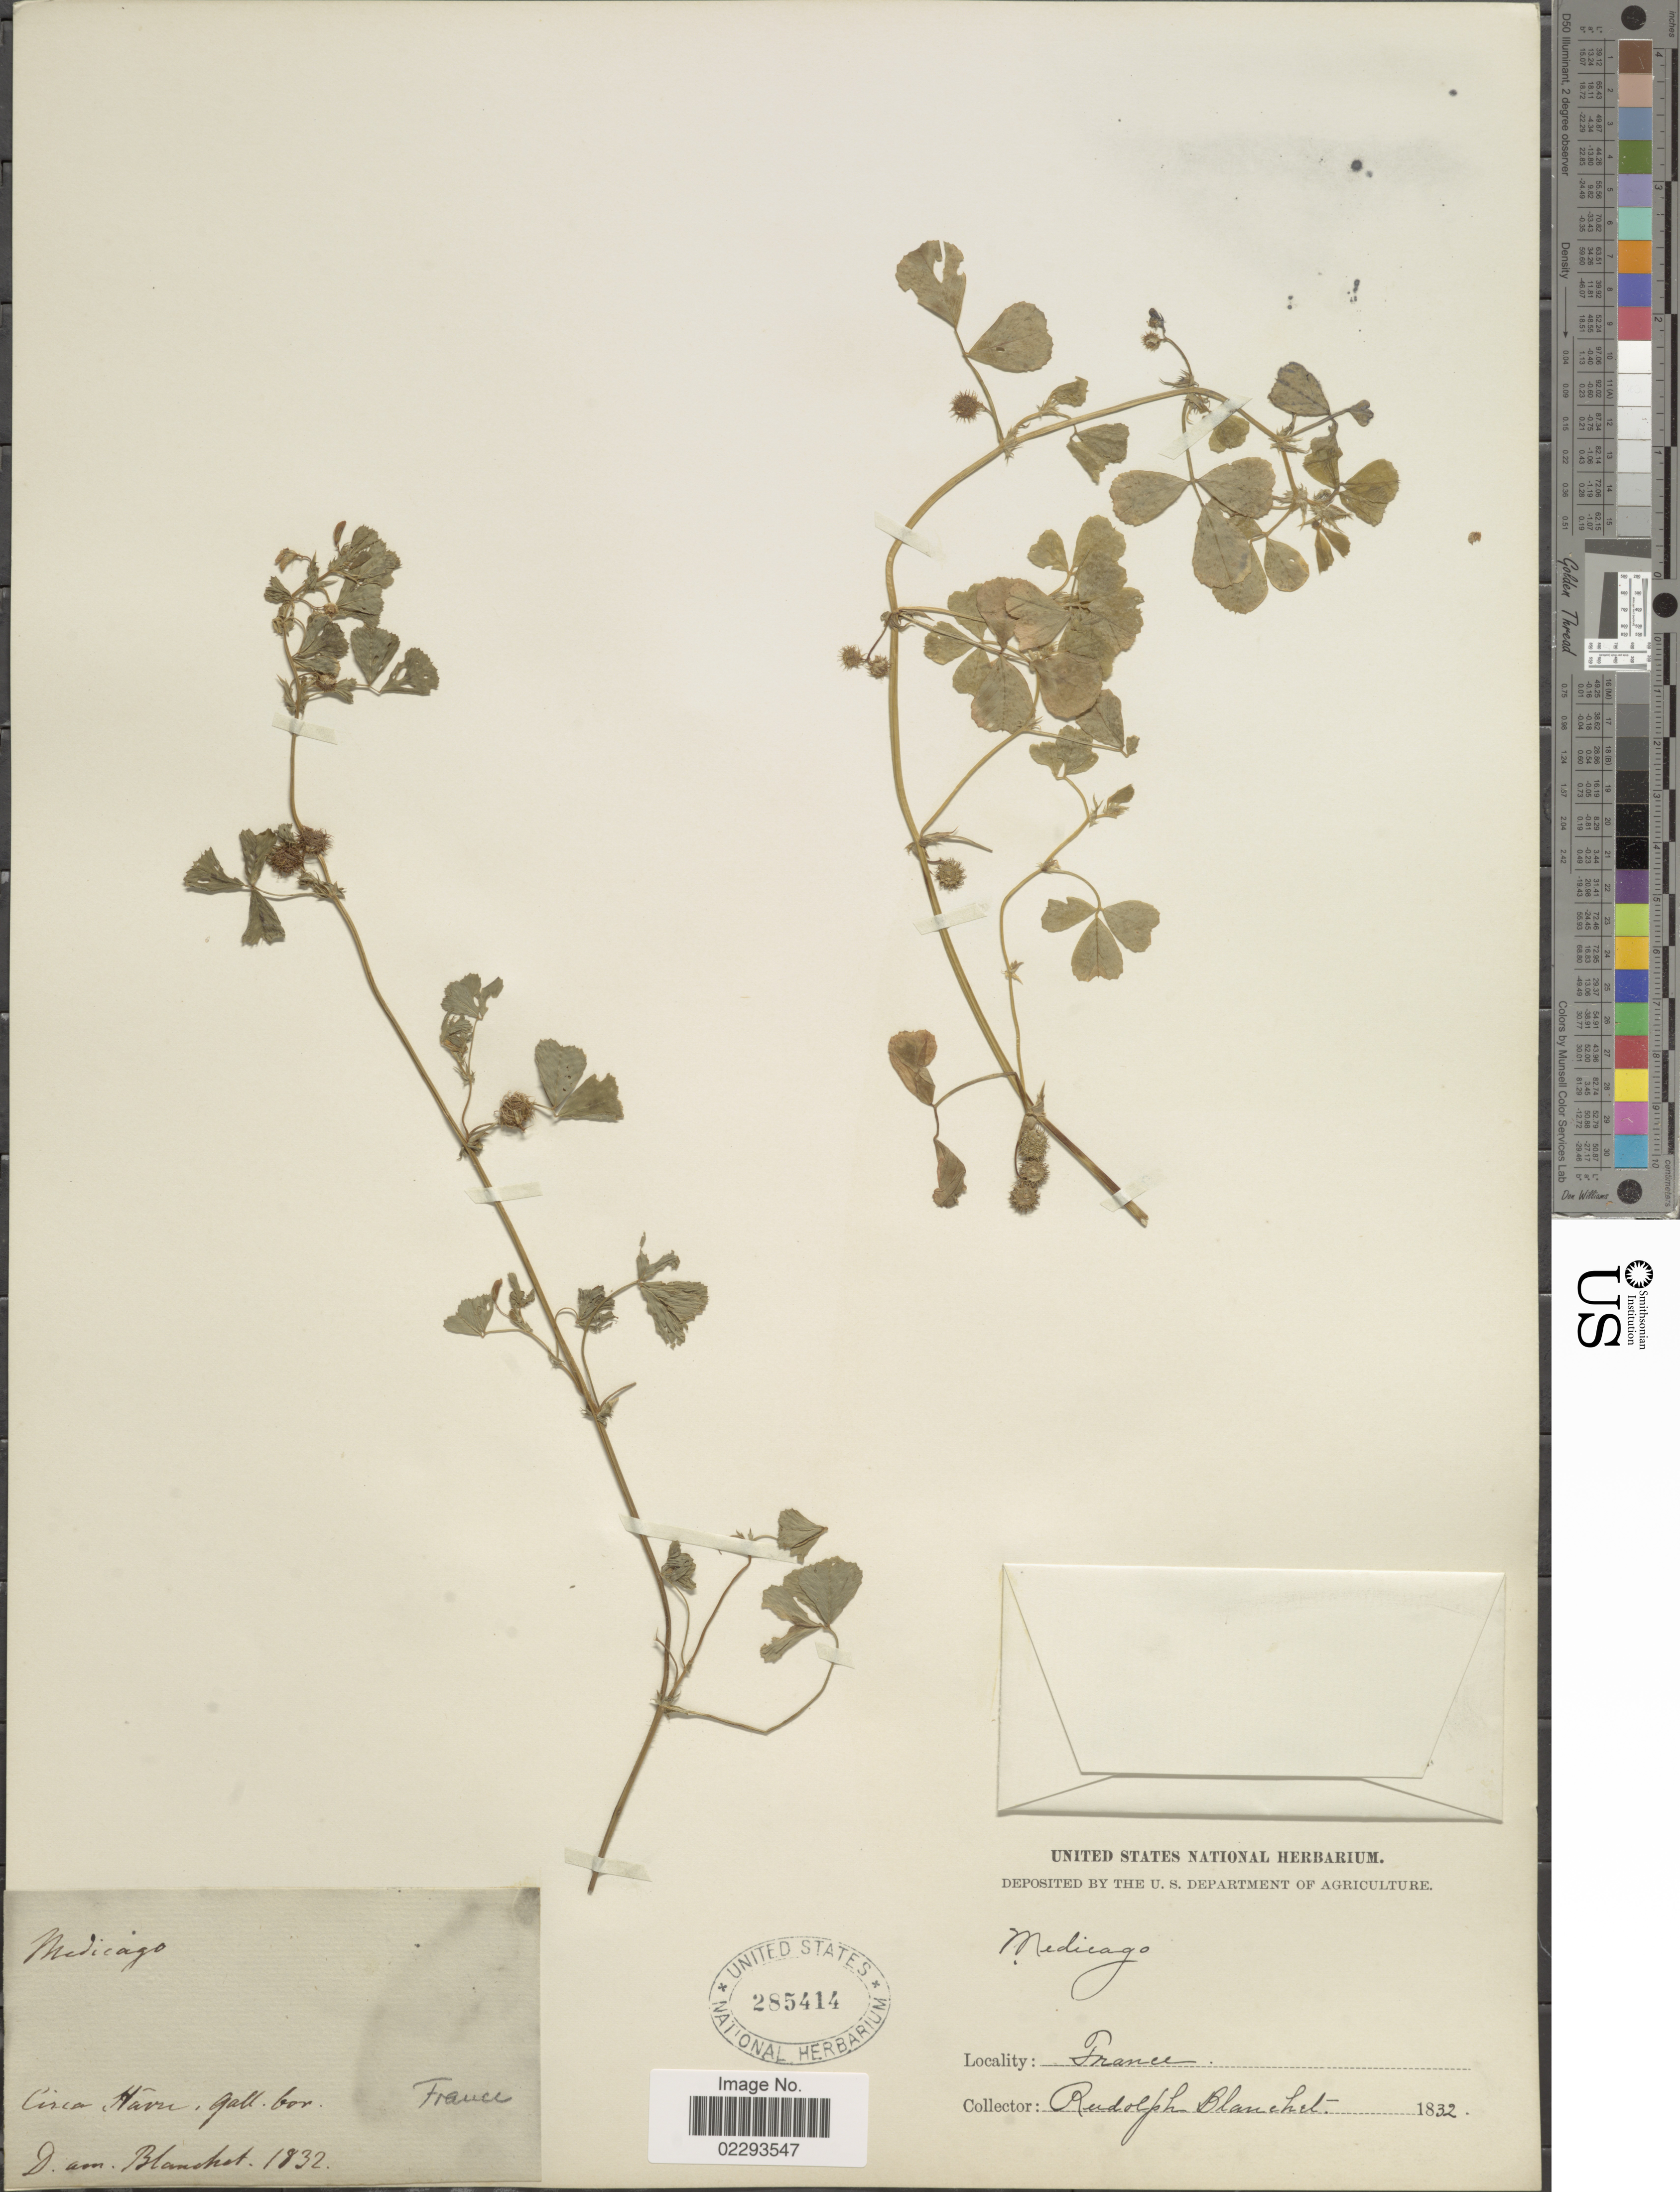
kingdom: Plantae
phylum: Tracheophyta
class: Magnoliopsida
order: Fabales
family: Fabaceae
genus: Medicago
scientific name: Medicago denticulata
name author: Willd.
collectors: R. Blanchet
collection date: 1832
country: France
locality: Circa, Have, gall, bor [interpreted]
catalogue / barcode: US 285414